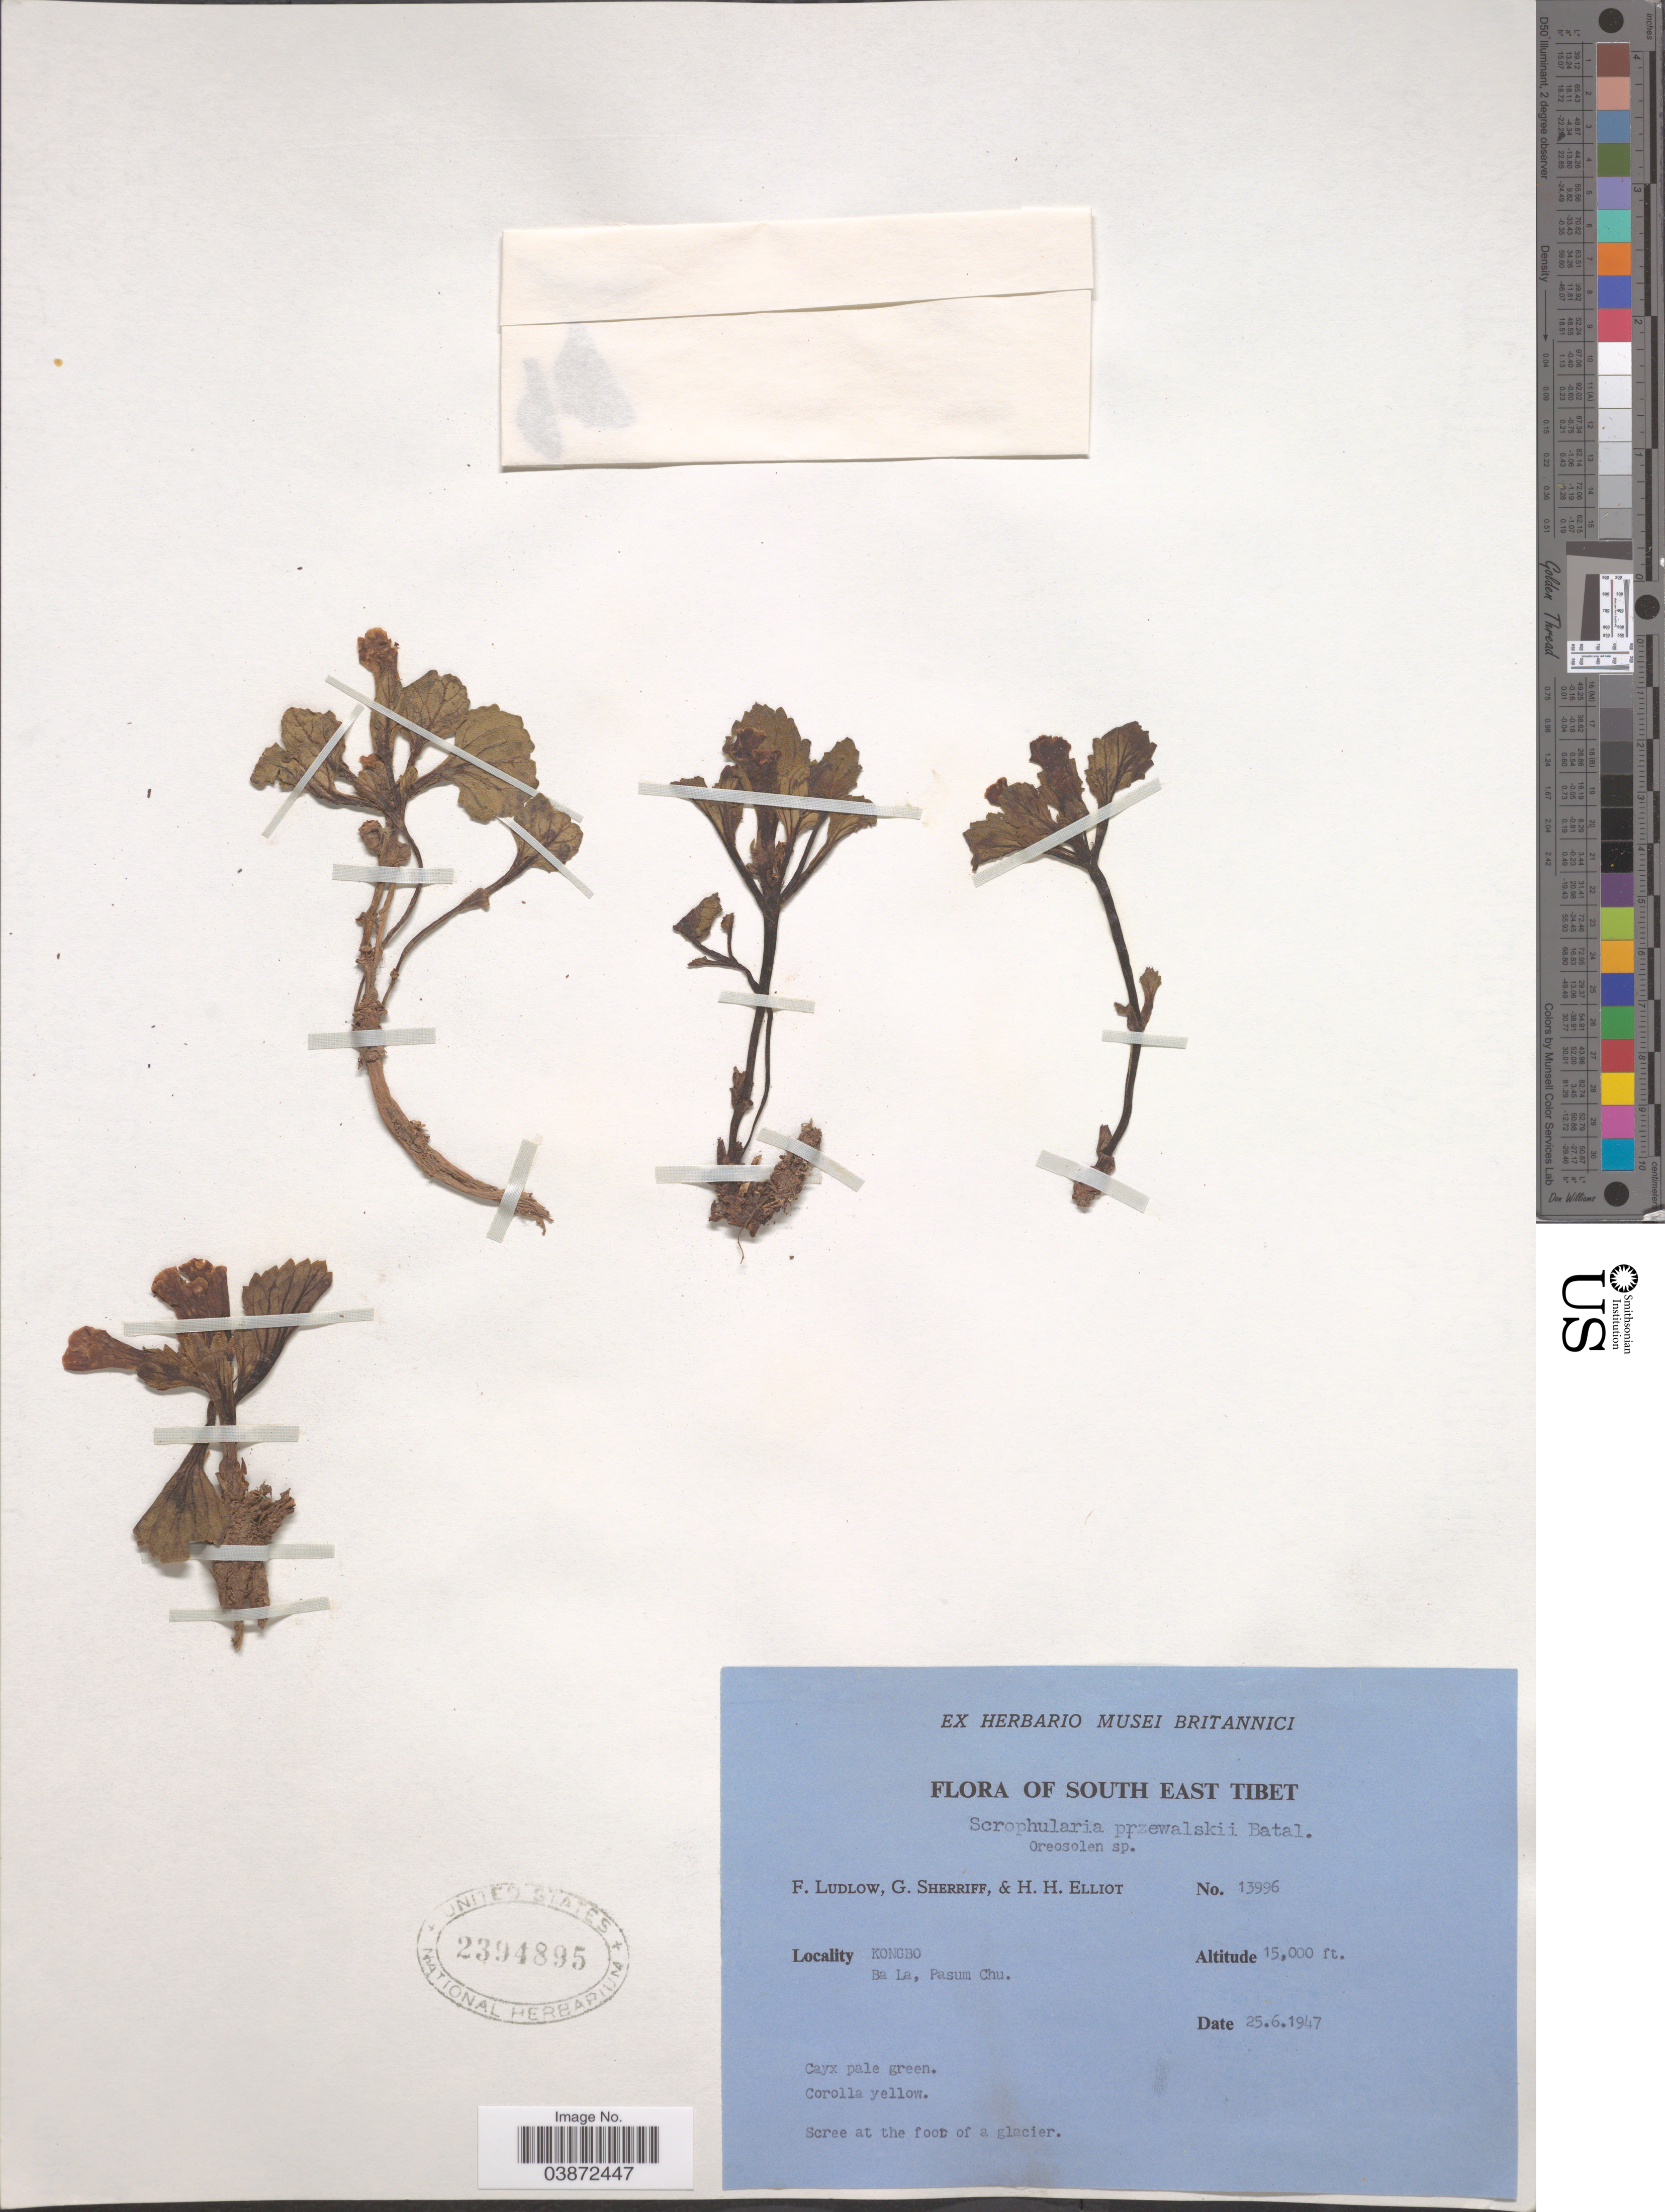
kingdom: Plantae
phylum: Tracheophyta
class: Magnoliopsida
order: Lamiales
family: Scrophulariaceae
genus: Scrophularia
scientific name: Scrophularia przewalskii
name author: Batalin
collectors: F. Ludlow, G. Sherriff & H. H. Elliot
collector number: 13996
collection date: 1947-06-25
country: China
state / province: Xizang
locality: South East Tibet. Kongbo. Ba La, Pasum Chu.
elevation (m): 4572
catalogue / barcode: US 2394895